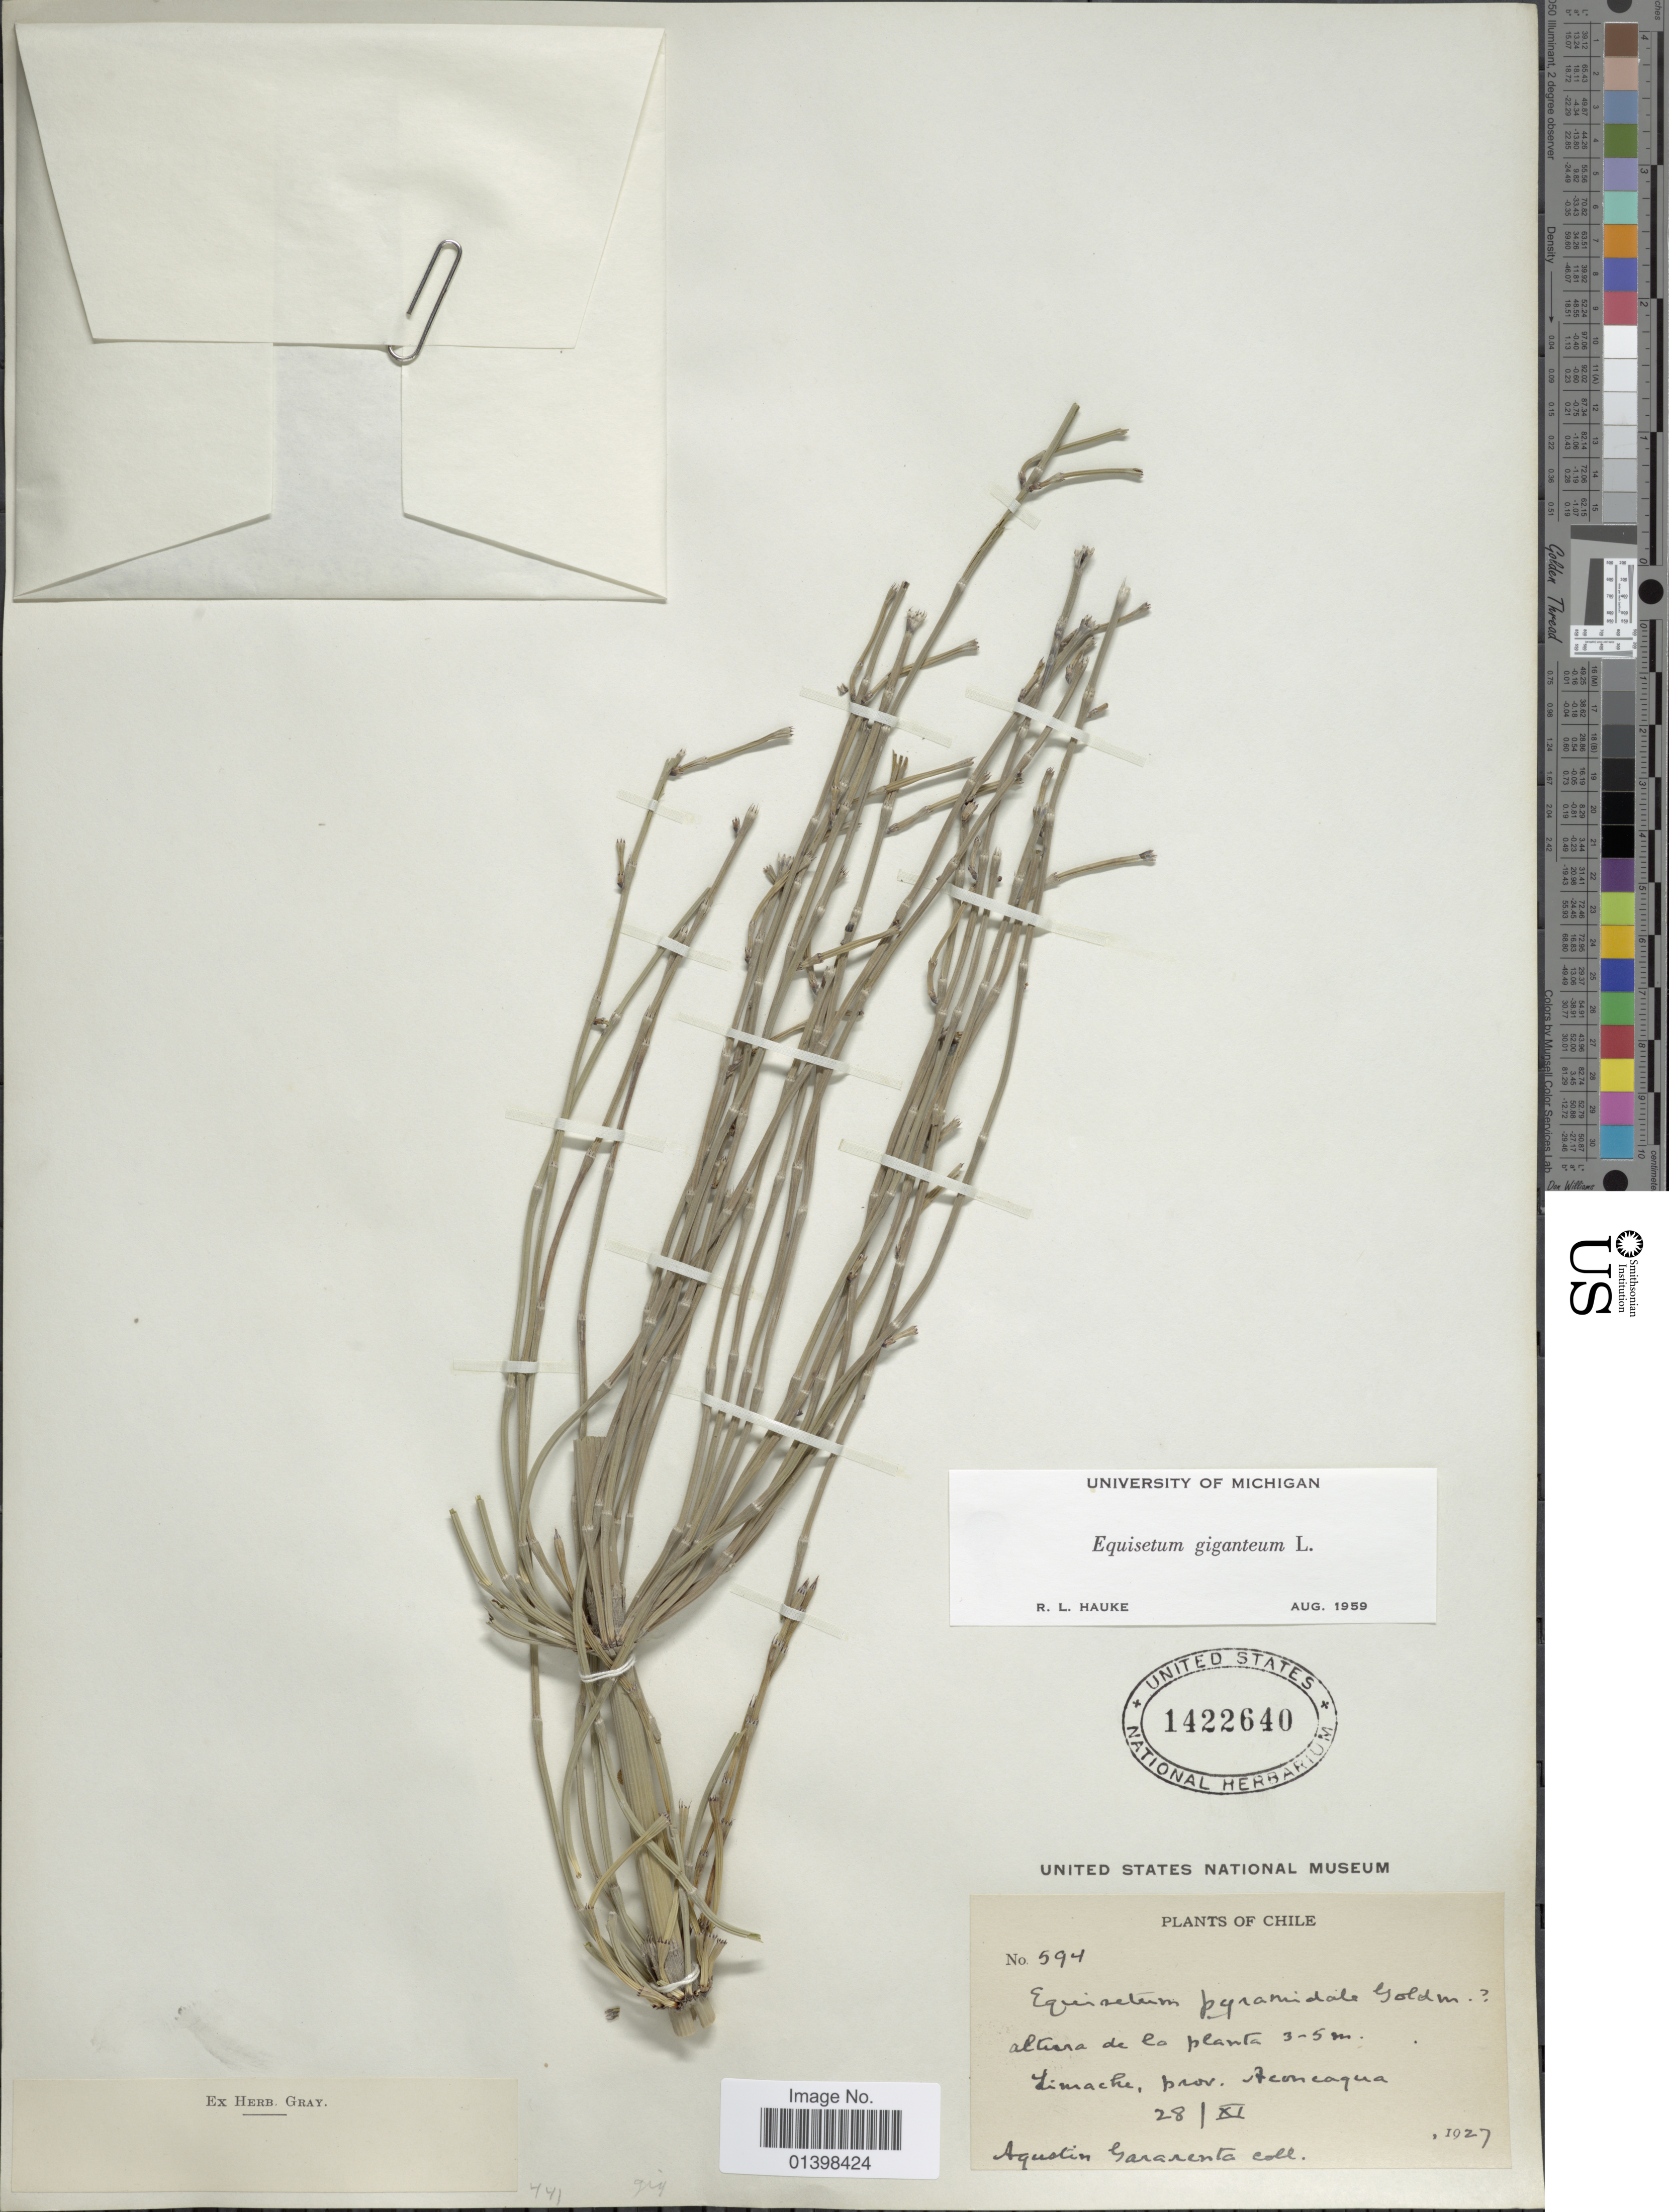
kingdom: Plantae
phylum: Tracheophyta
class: Polypodiopsida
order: Equisetales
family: Equisetaceae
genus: Equisetum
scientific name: Equisetum giganteum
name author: L.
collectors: A. Garaventa H.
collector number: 594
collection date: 1927-11-28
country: Chile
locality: Limache, prov. Aconcagua.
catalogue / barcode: US 1422640